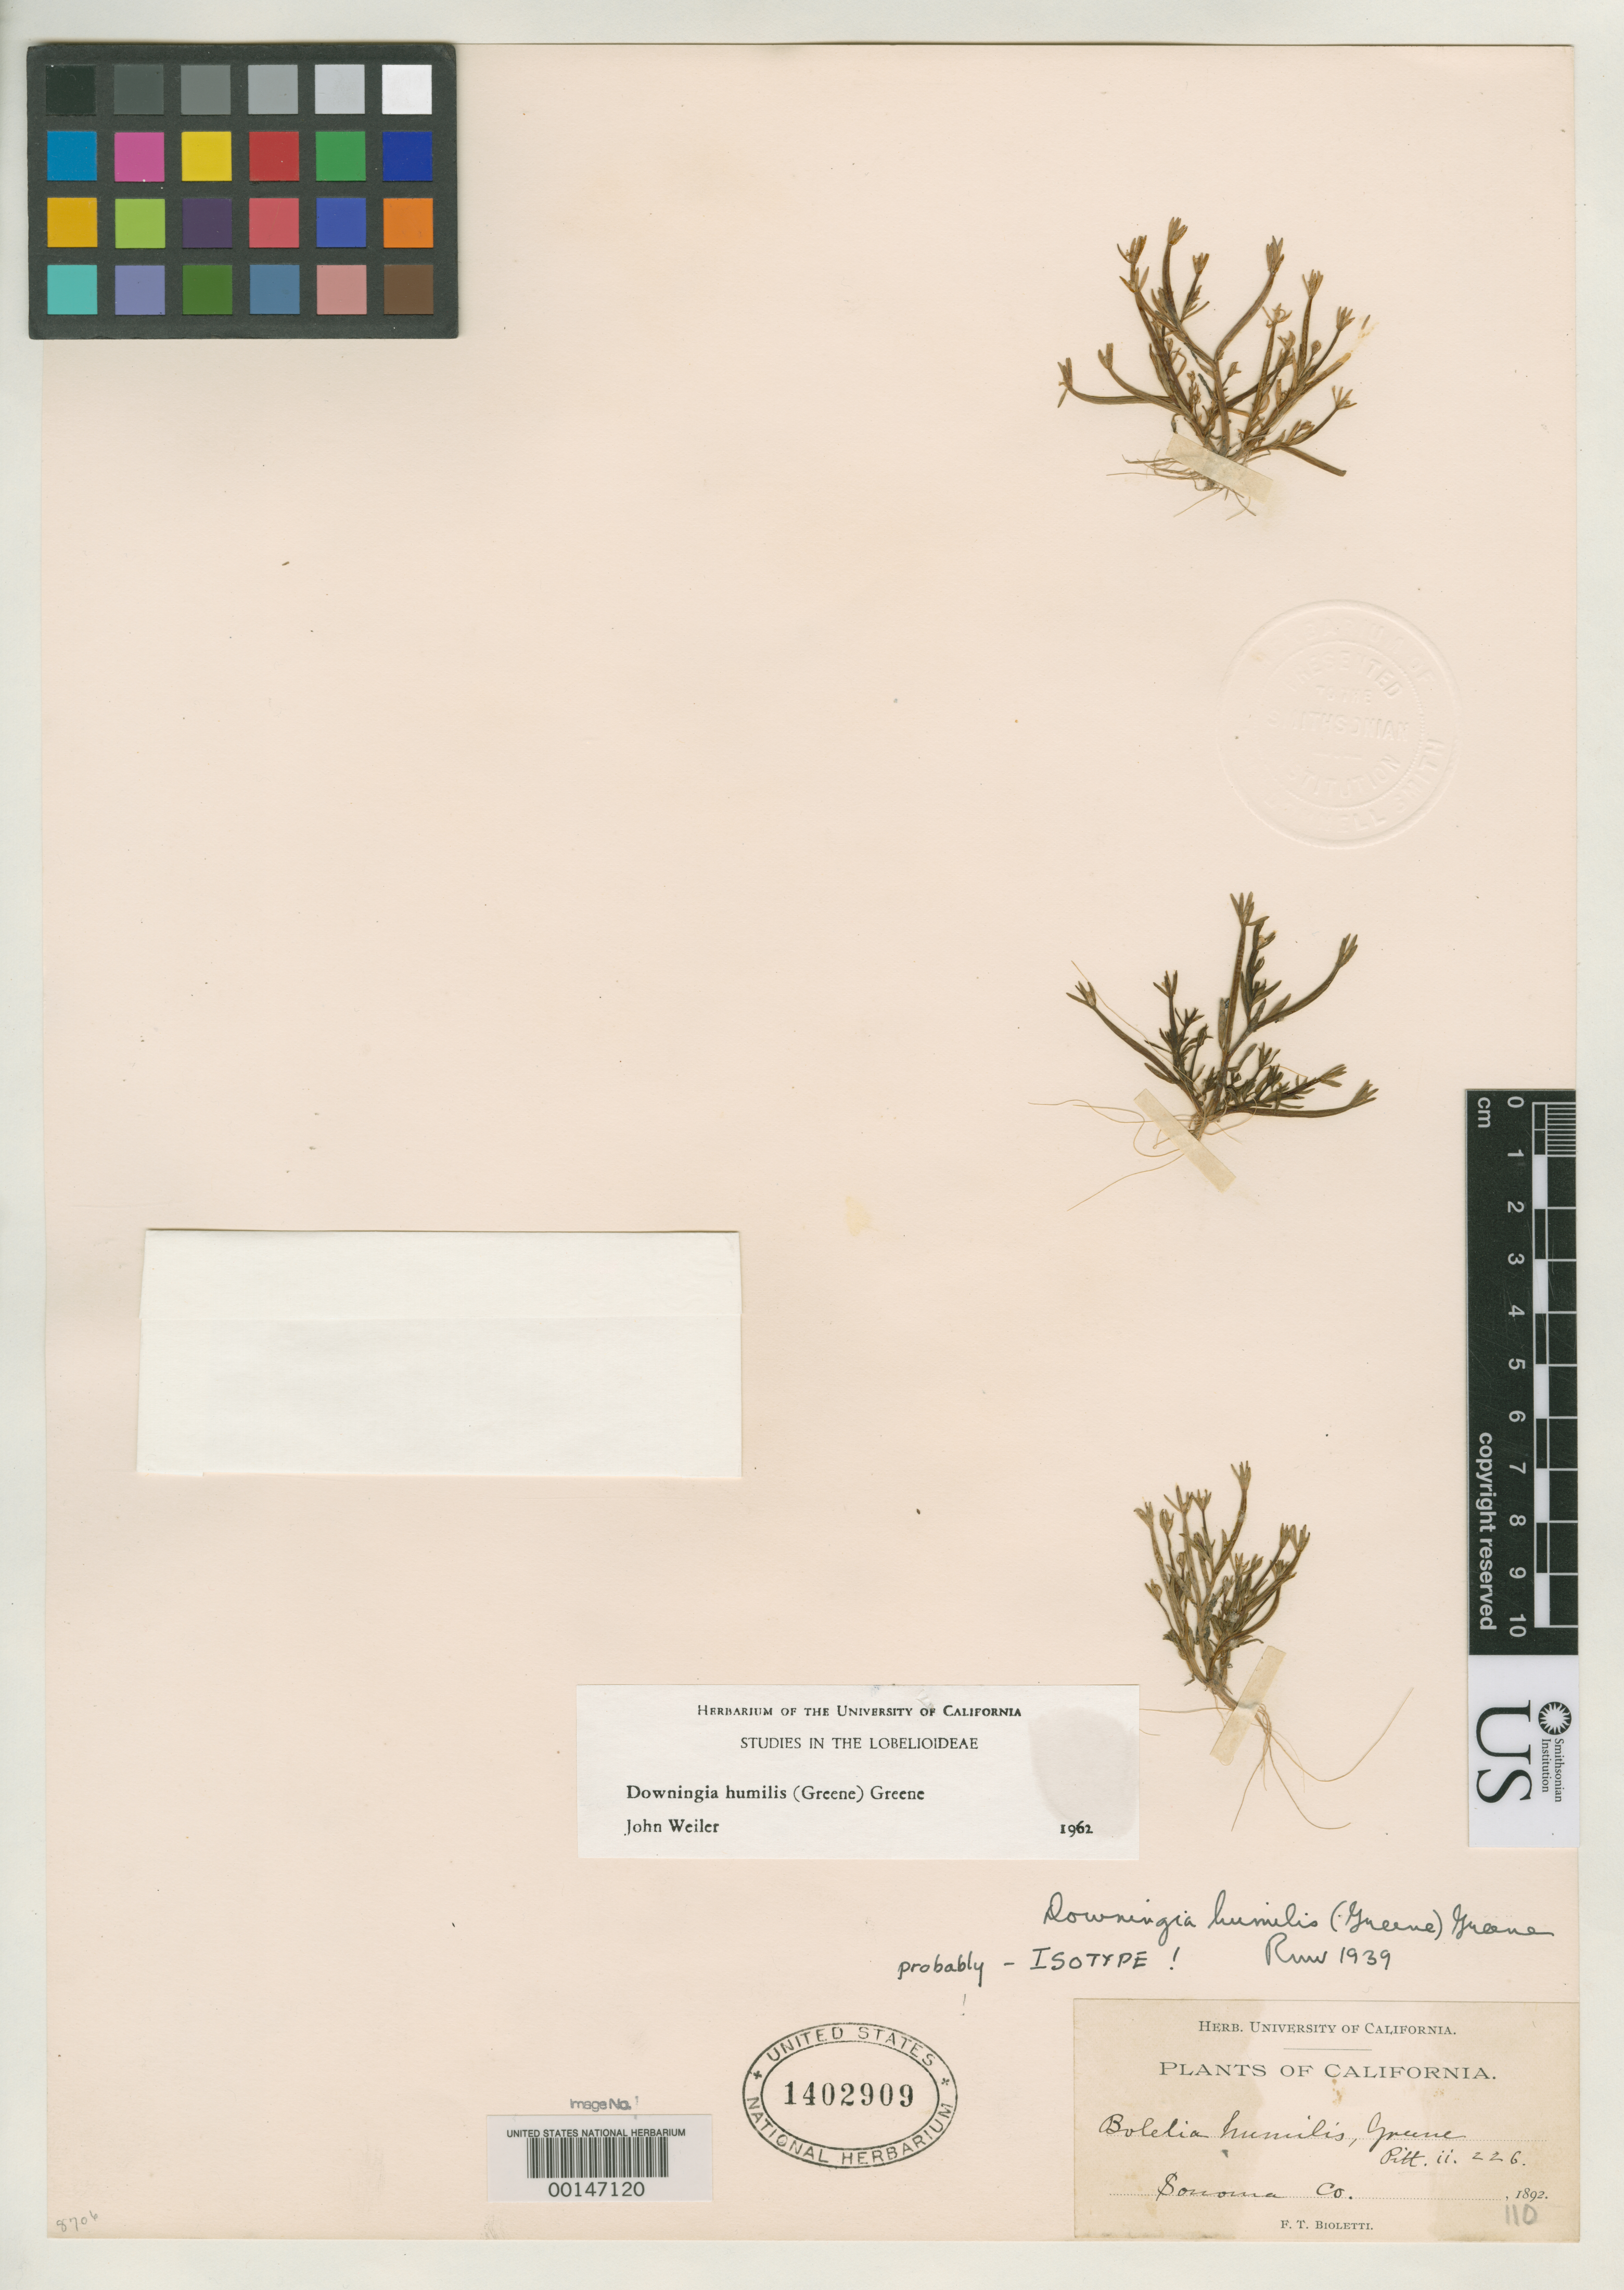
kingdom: Plantae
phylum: Tracheophyta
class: Magnoliopsida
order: Asterales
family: Campanulaceae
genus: Bolelia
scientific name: Bolelia humilis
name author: Greene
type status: Possible Isotype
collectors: F. T. Bioletti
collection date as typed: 1892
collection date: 1892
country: United States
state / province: California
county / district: Sonoma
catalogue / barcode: US 1402909